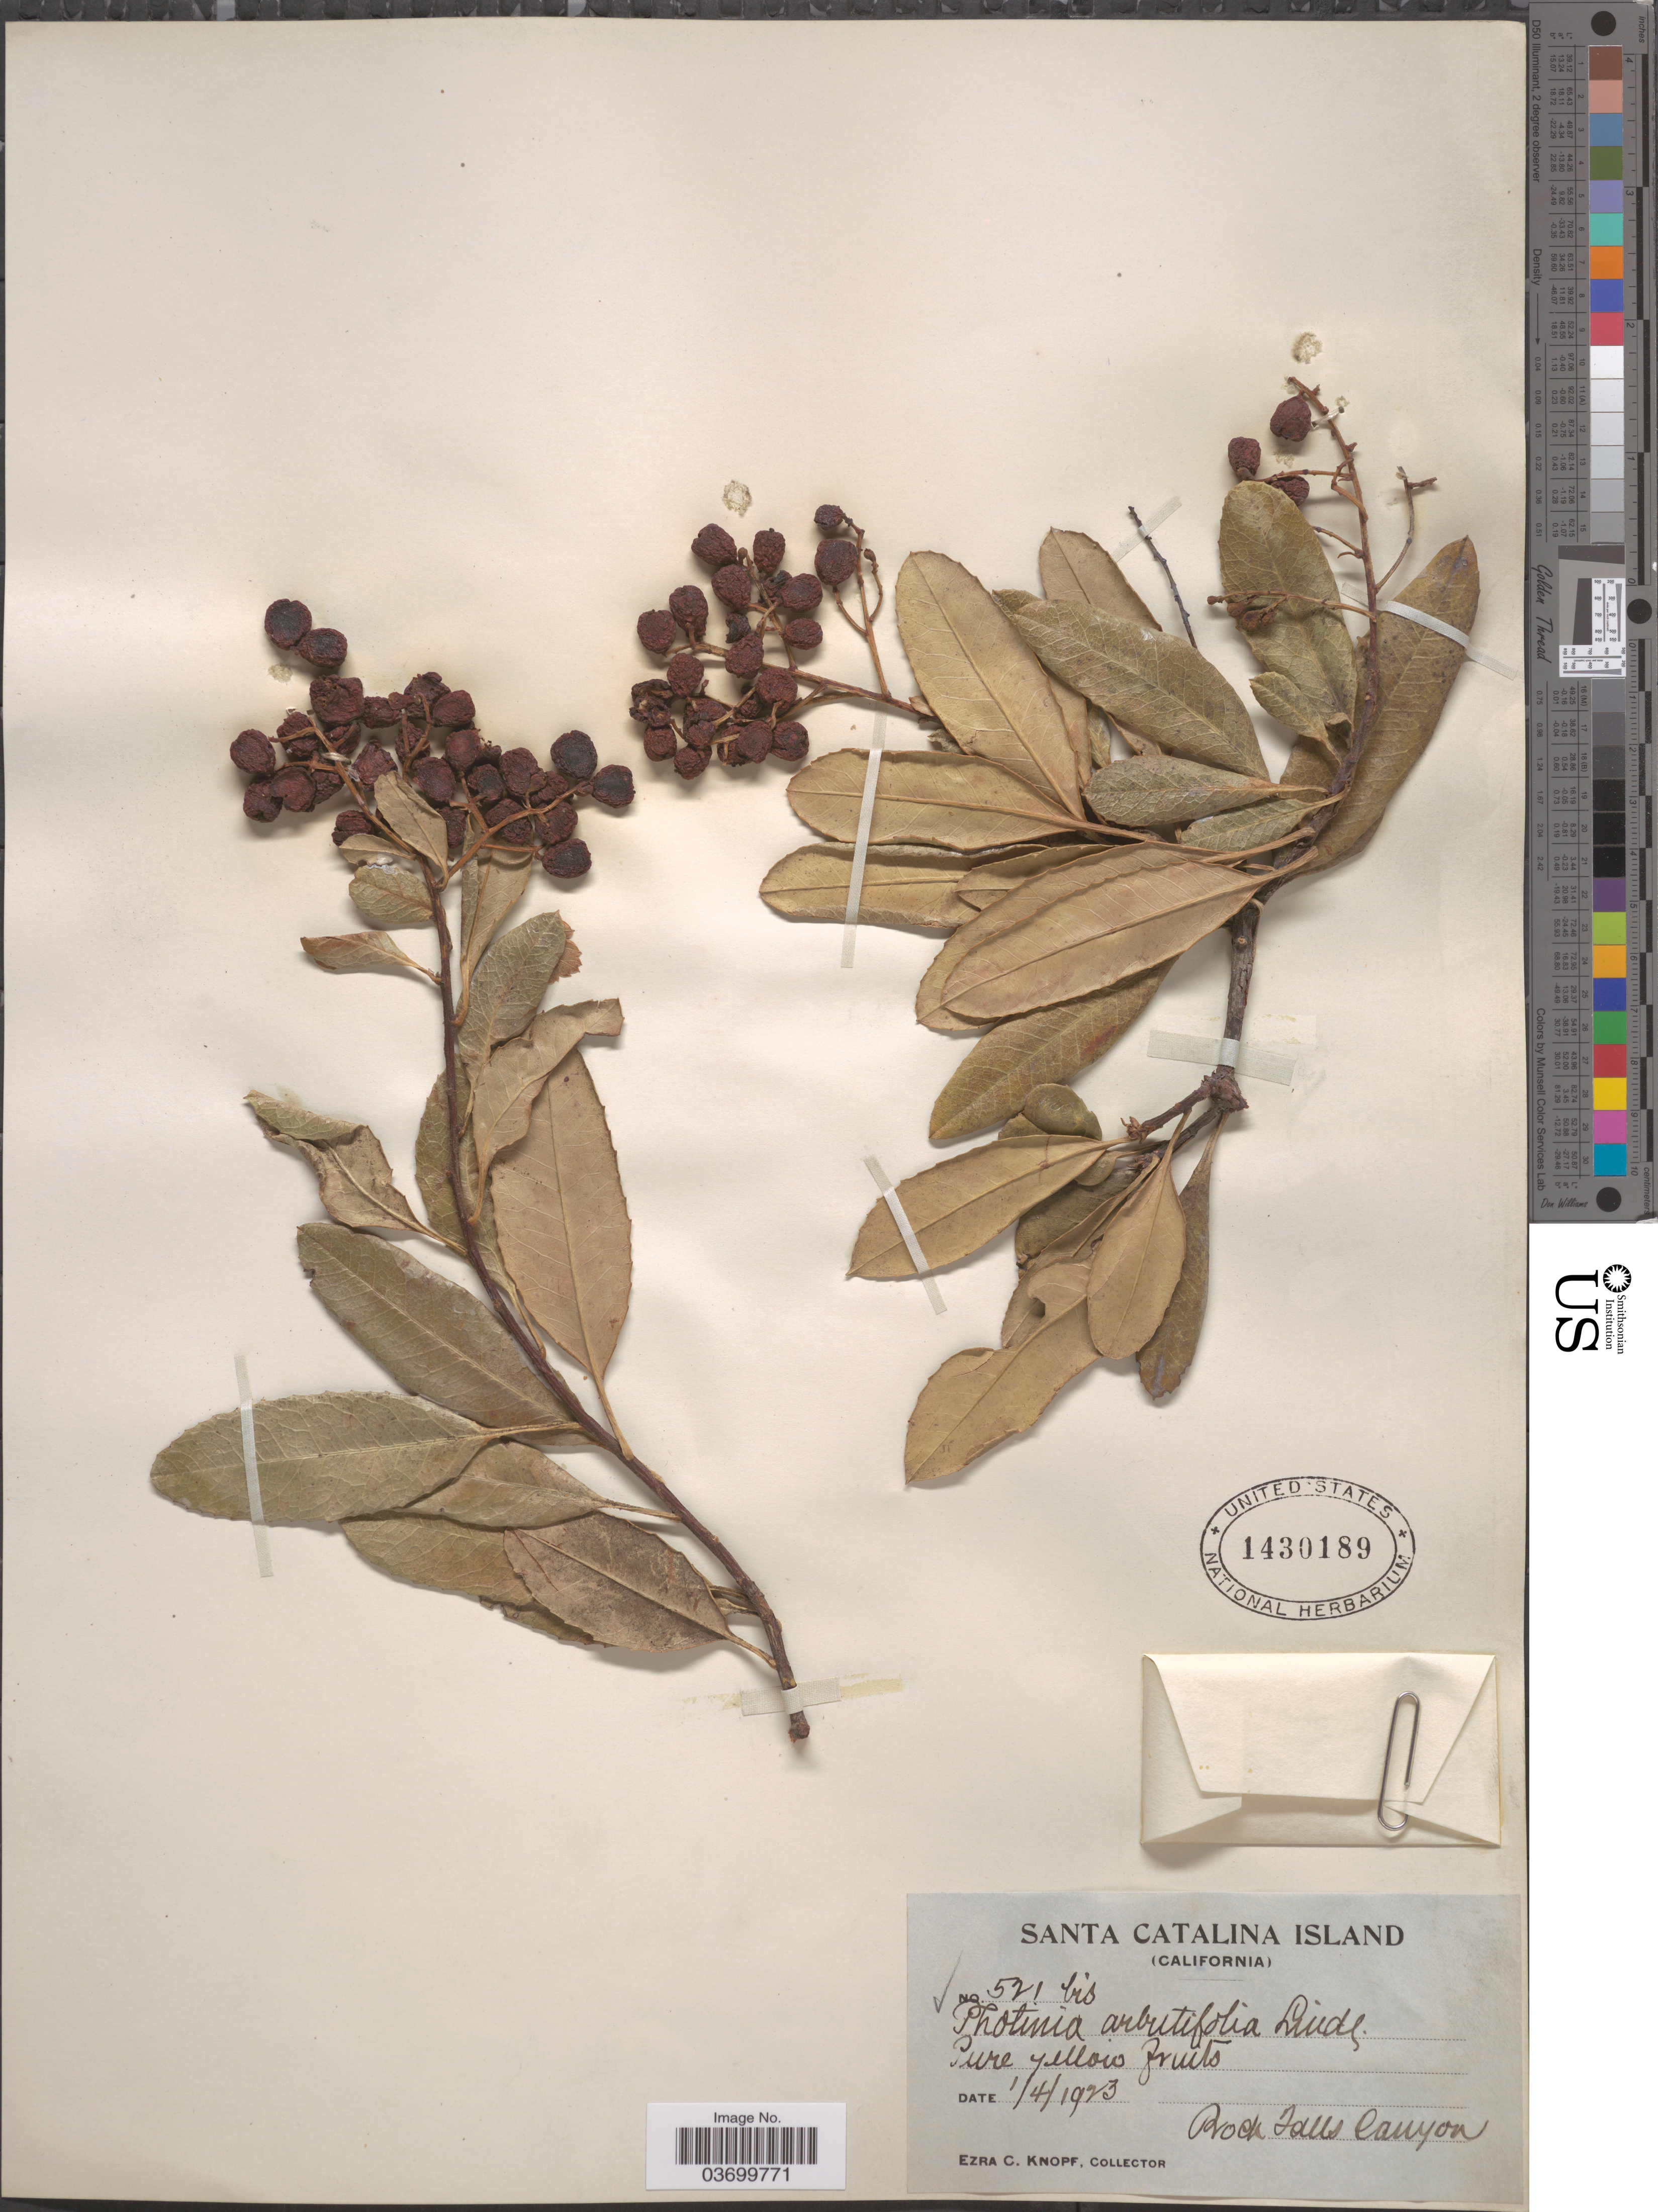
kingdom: Plantae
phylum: Tracheophyta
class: Magnoliopsida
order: Rosales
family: Rosaceae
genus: Heteromeles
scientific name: Heteromeles arbutifolia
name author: (Lindl.) Roemer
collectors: E. Knopf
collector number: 521bis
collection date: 1923-01-04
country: United States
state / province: California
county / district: Los Angeles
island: Santa Catalina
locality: Santa Catalina Island. Rock Falls Canyon.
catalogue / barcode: US 1430189